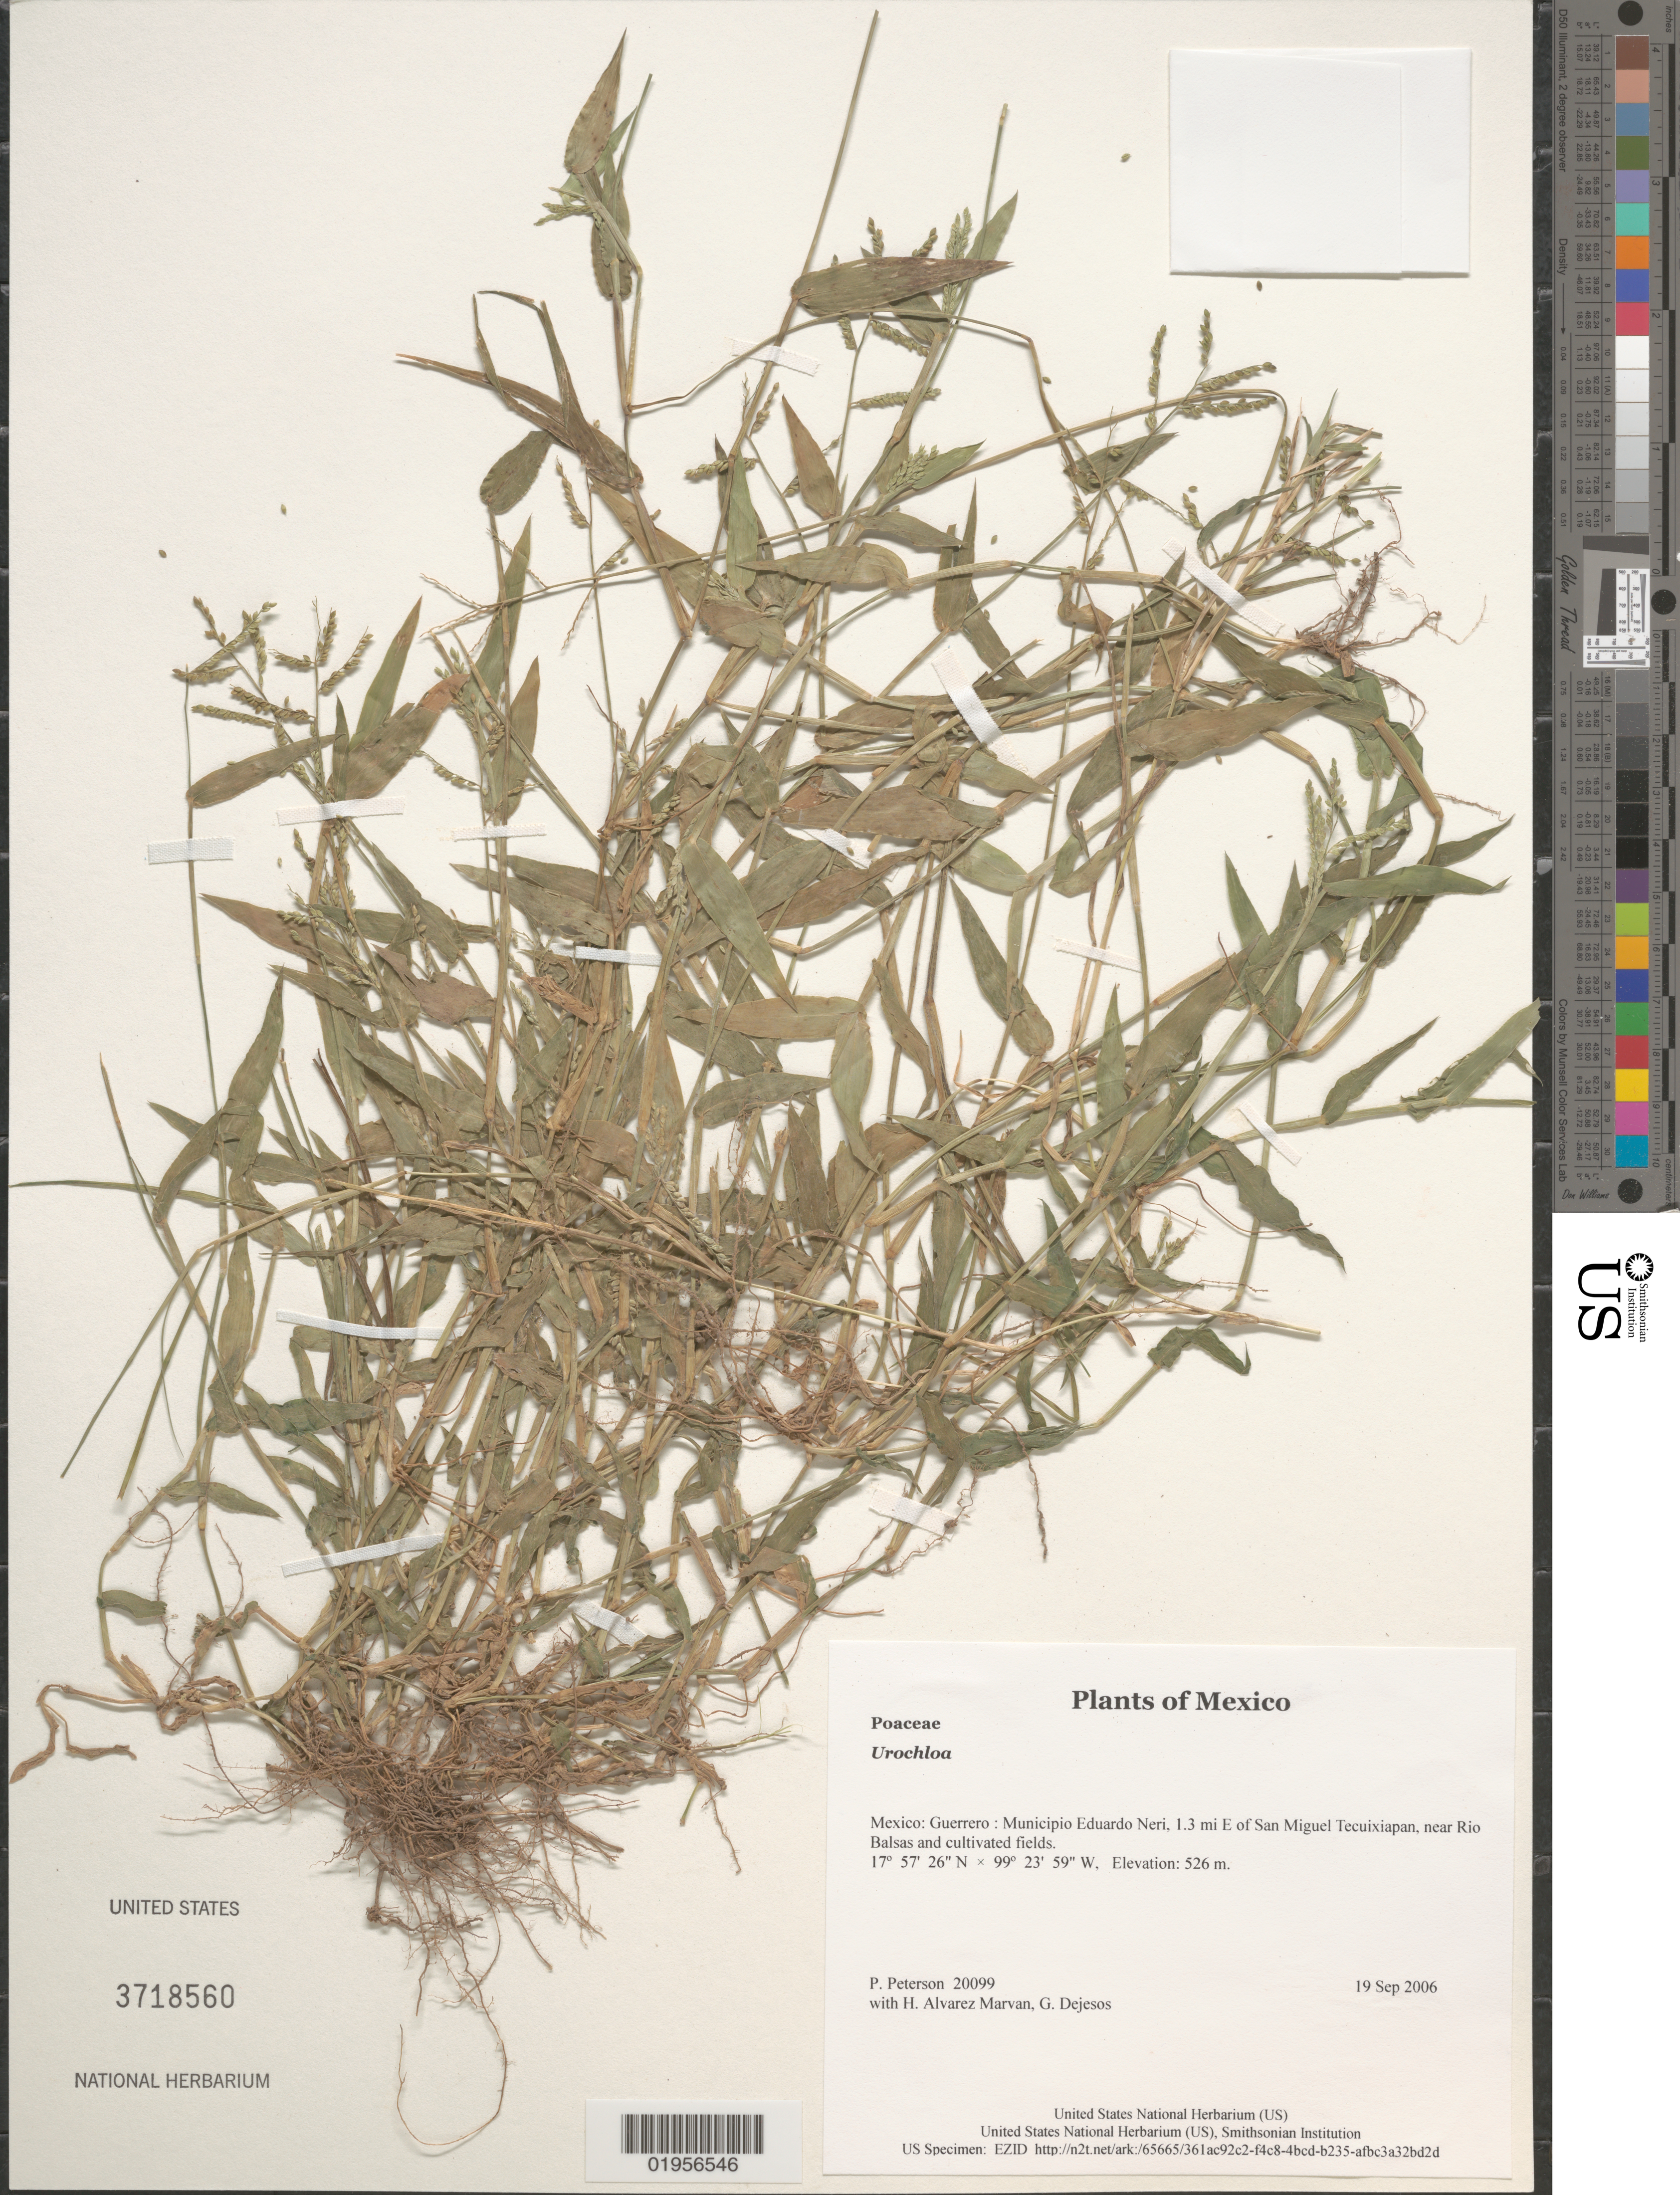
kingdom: Plantae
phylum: Tracheophyta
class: Liliopsida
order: Poales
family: Poaceae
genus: Urochloa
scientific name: Urochloa sp.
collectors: P. M. Peterson, H. Alvarez Marvan & G. Dejesos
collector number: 20099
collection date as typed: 19 Sep 2006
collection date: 2006-09-19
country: Mexico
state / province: Guerrero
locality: Municipio Eduardo Neri, 1.3 mi E of San Miguel Tecuixiapan, near Rio Balsas and cultivated fields.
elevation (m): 526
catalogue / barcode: US 3718560